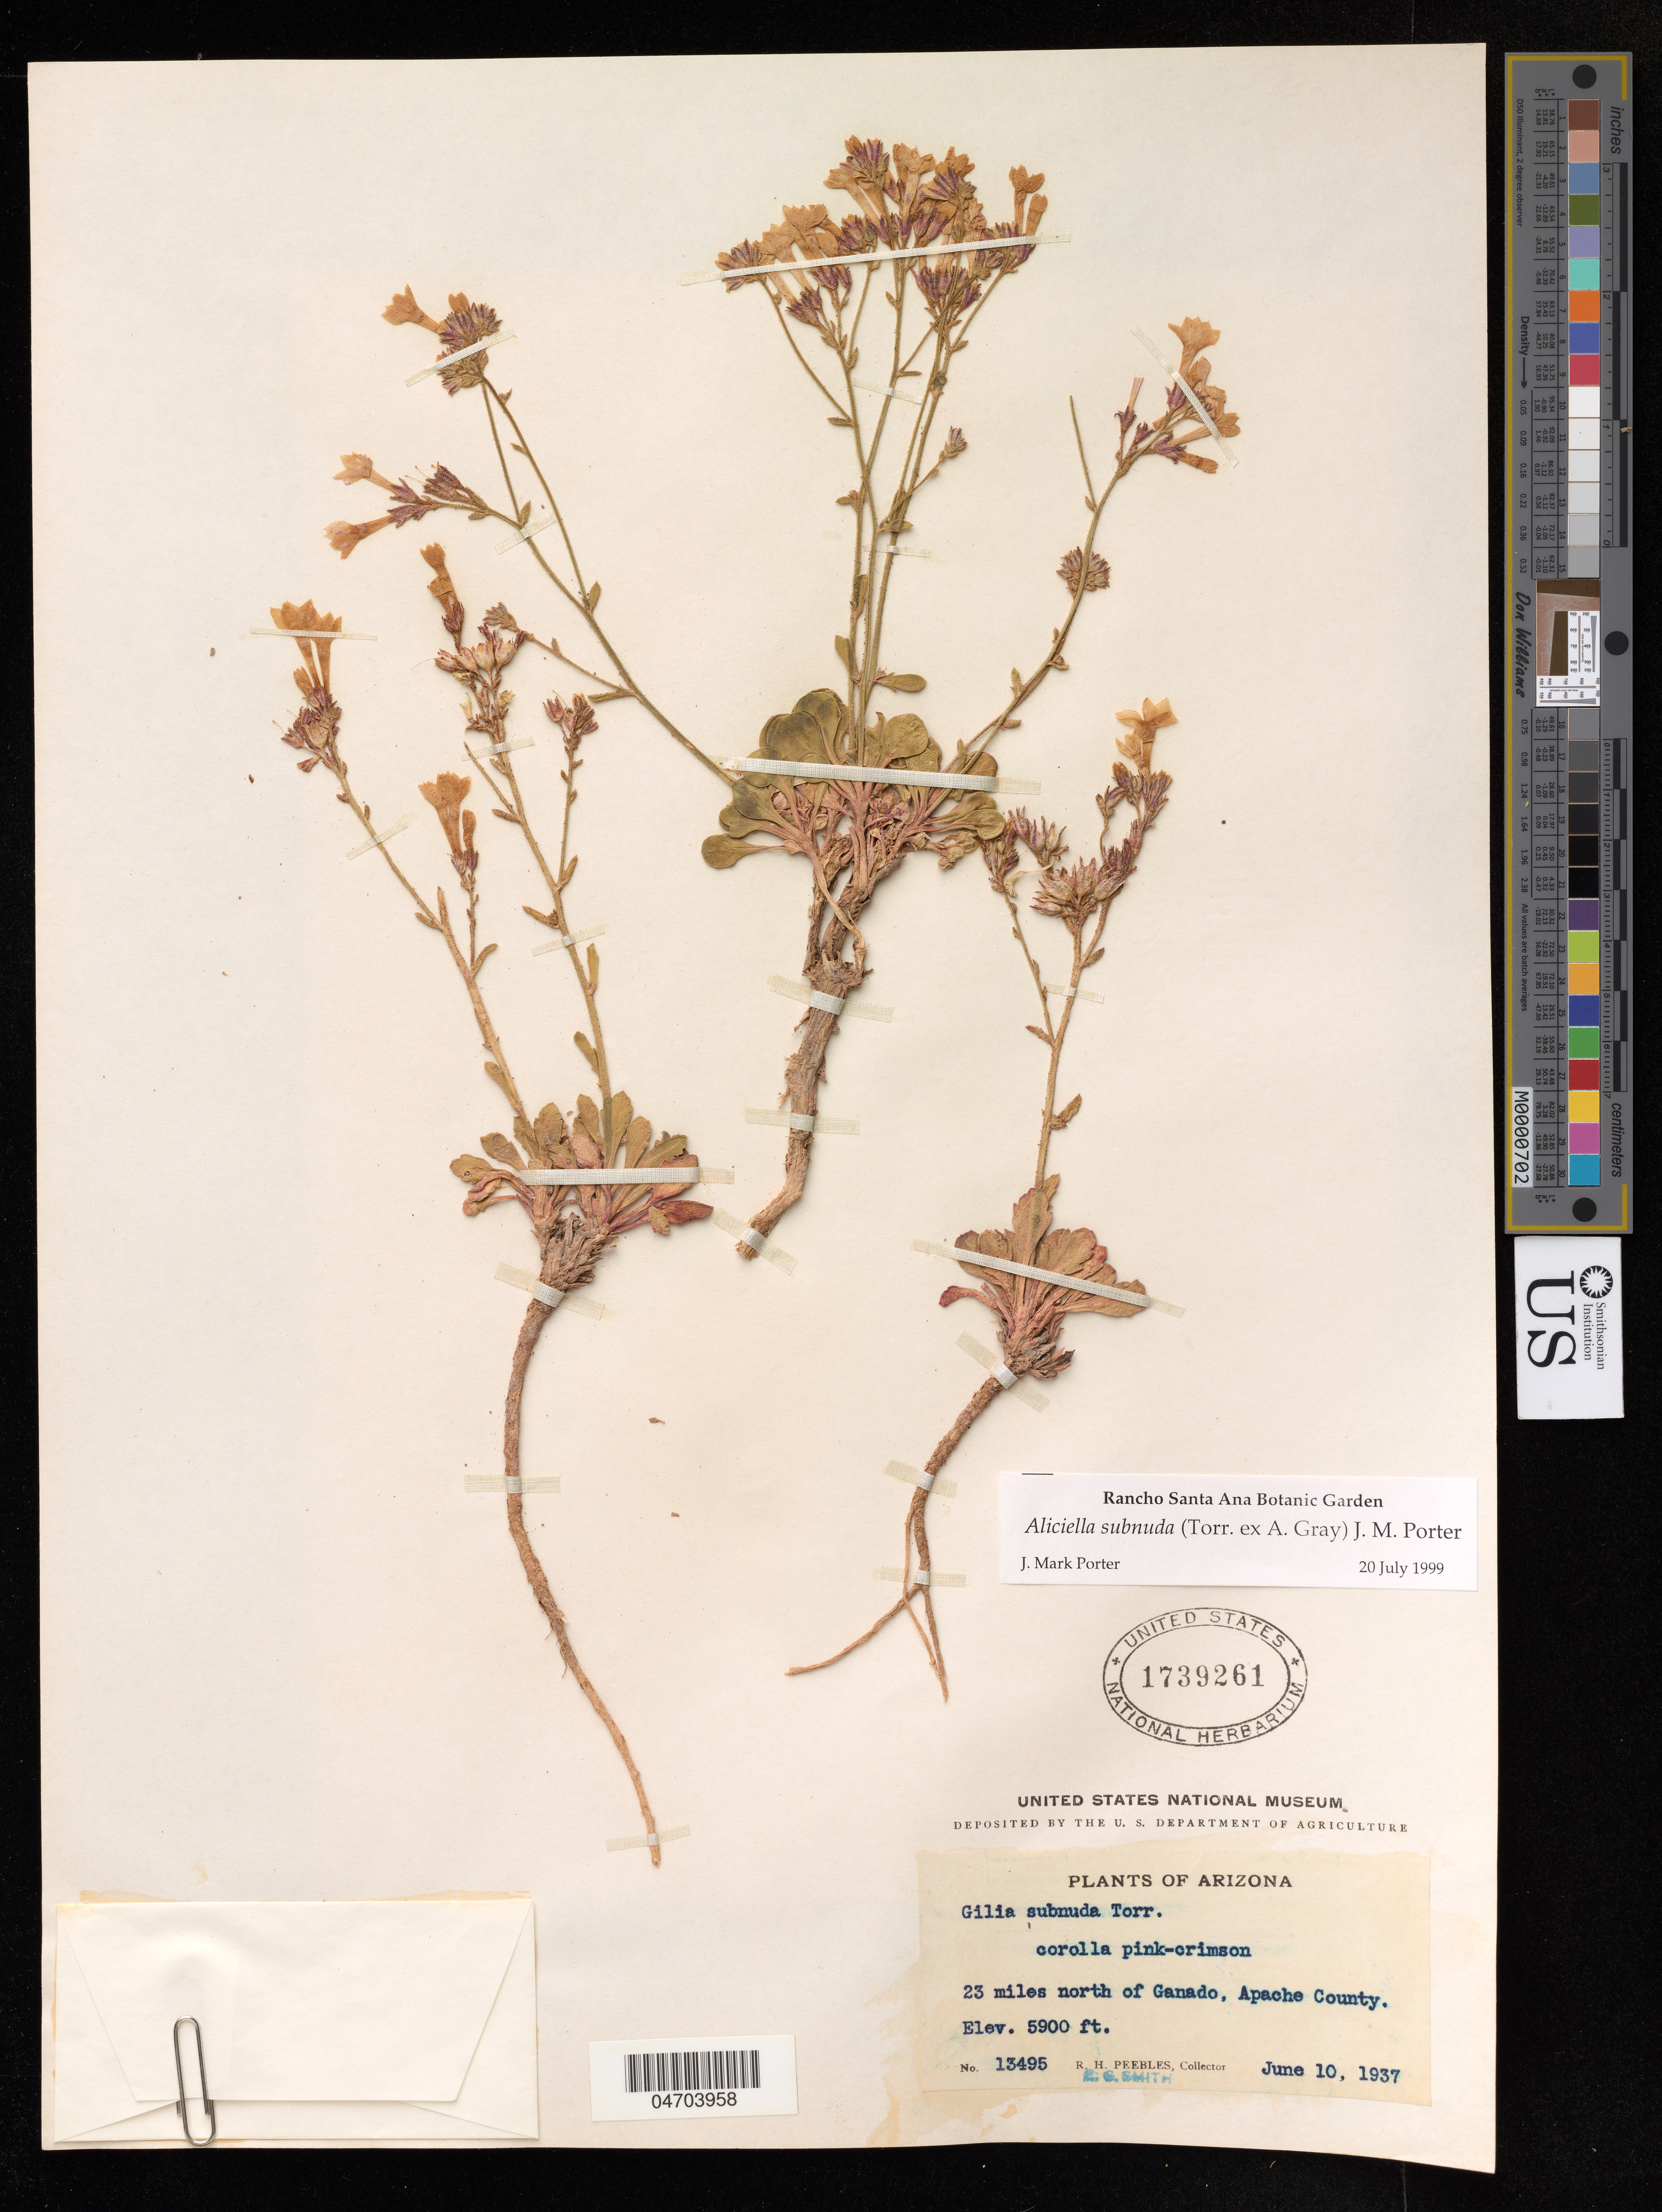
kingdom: Plantae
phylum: Tracheophyta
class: Magnoliopsida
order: Ericales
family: Polemoniaceae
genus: Aliciella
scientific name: Aliciella subnuda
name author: (Torr. ex A. Gray) J.M. Porter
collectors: R. Peebles & R. Smith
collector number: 13495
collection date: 1937-06-10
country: United States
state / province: Arizona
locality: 23 miles north of Ganado, Apache County.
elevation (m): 1798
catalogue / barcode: US 1739261